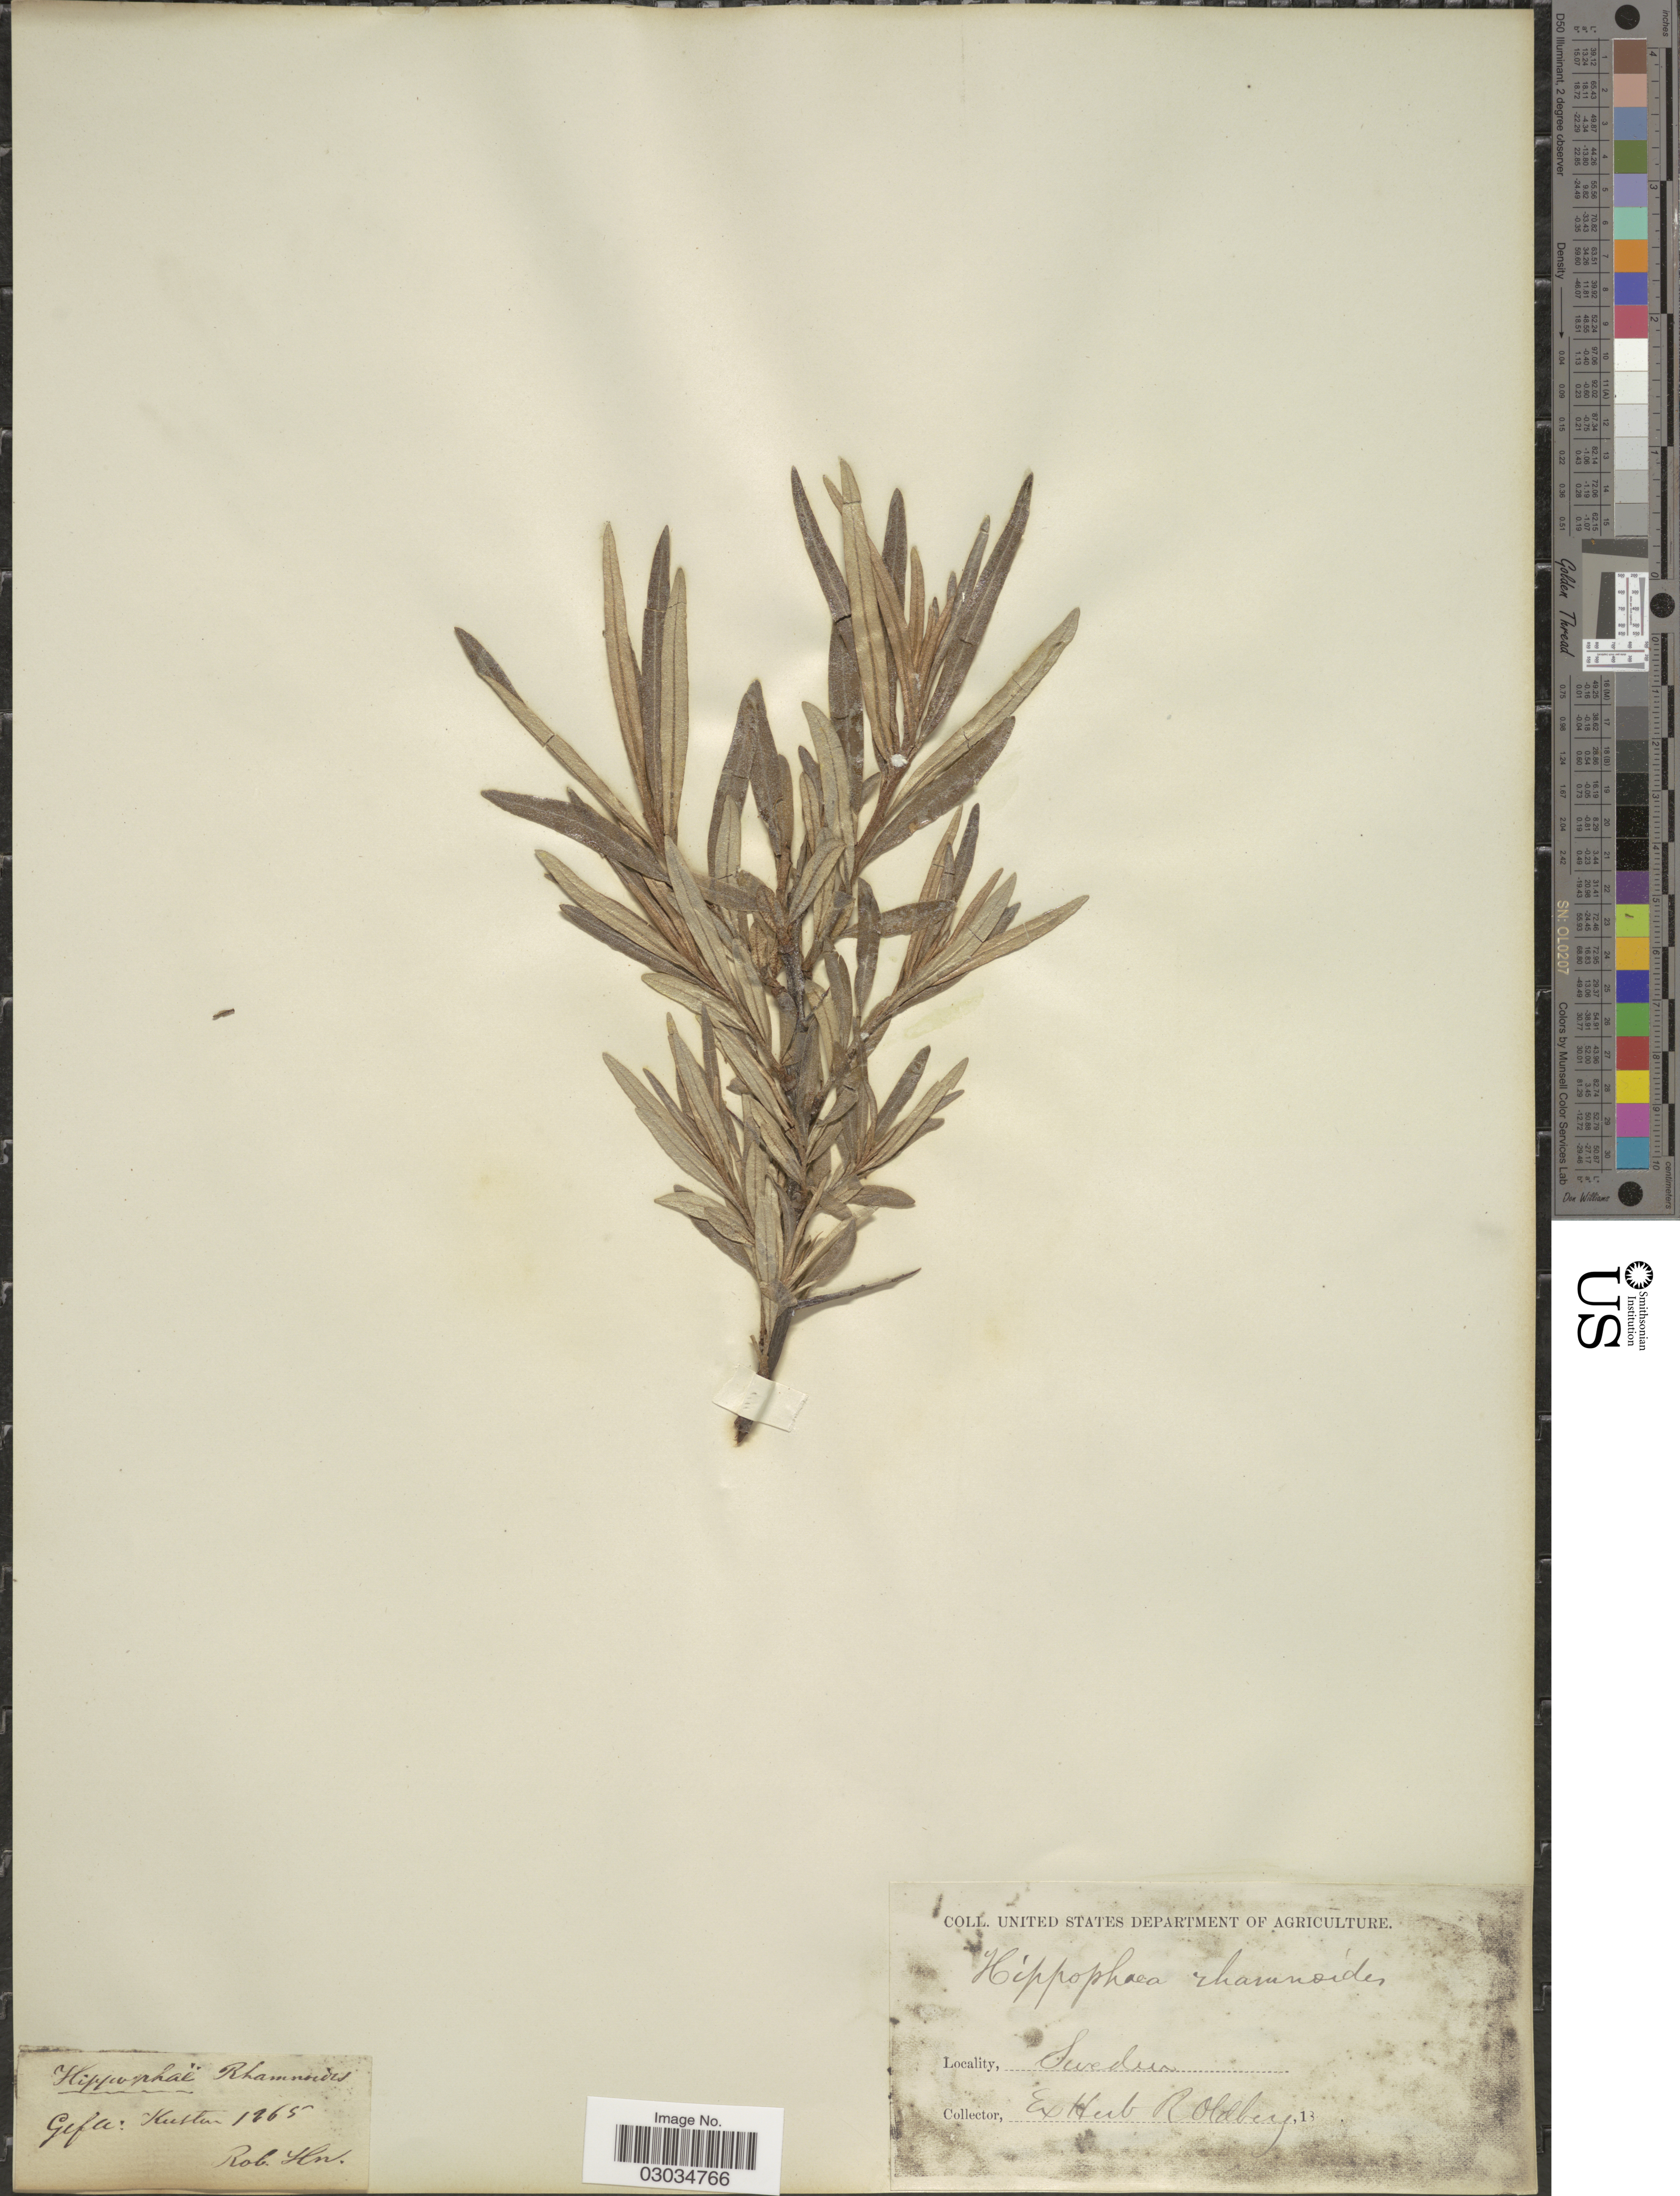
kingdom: Plantae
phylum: Tracheophyta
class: Magnoliopsida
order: Rosales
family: Elaeagnaceae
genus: Hippophae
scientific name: Hippophae rhamnoides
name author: L.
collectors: ex herb. R. Oldberg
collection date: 1965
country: Sweden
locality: Gefa: Kustan.